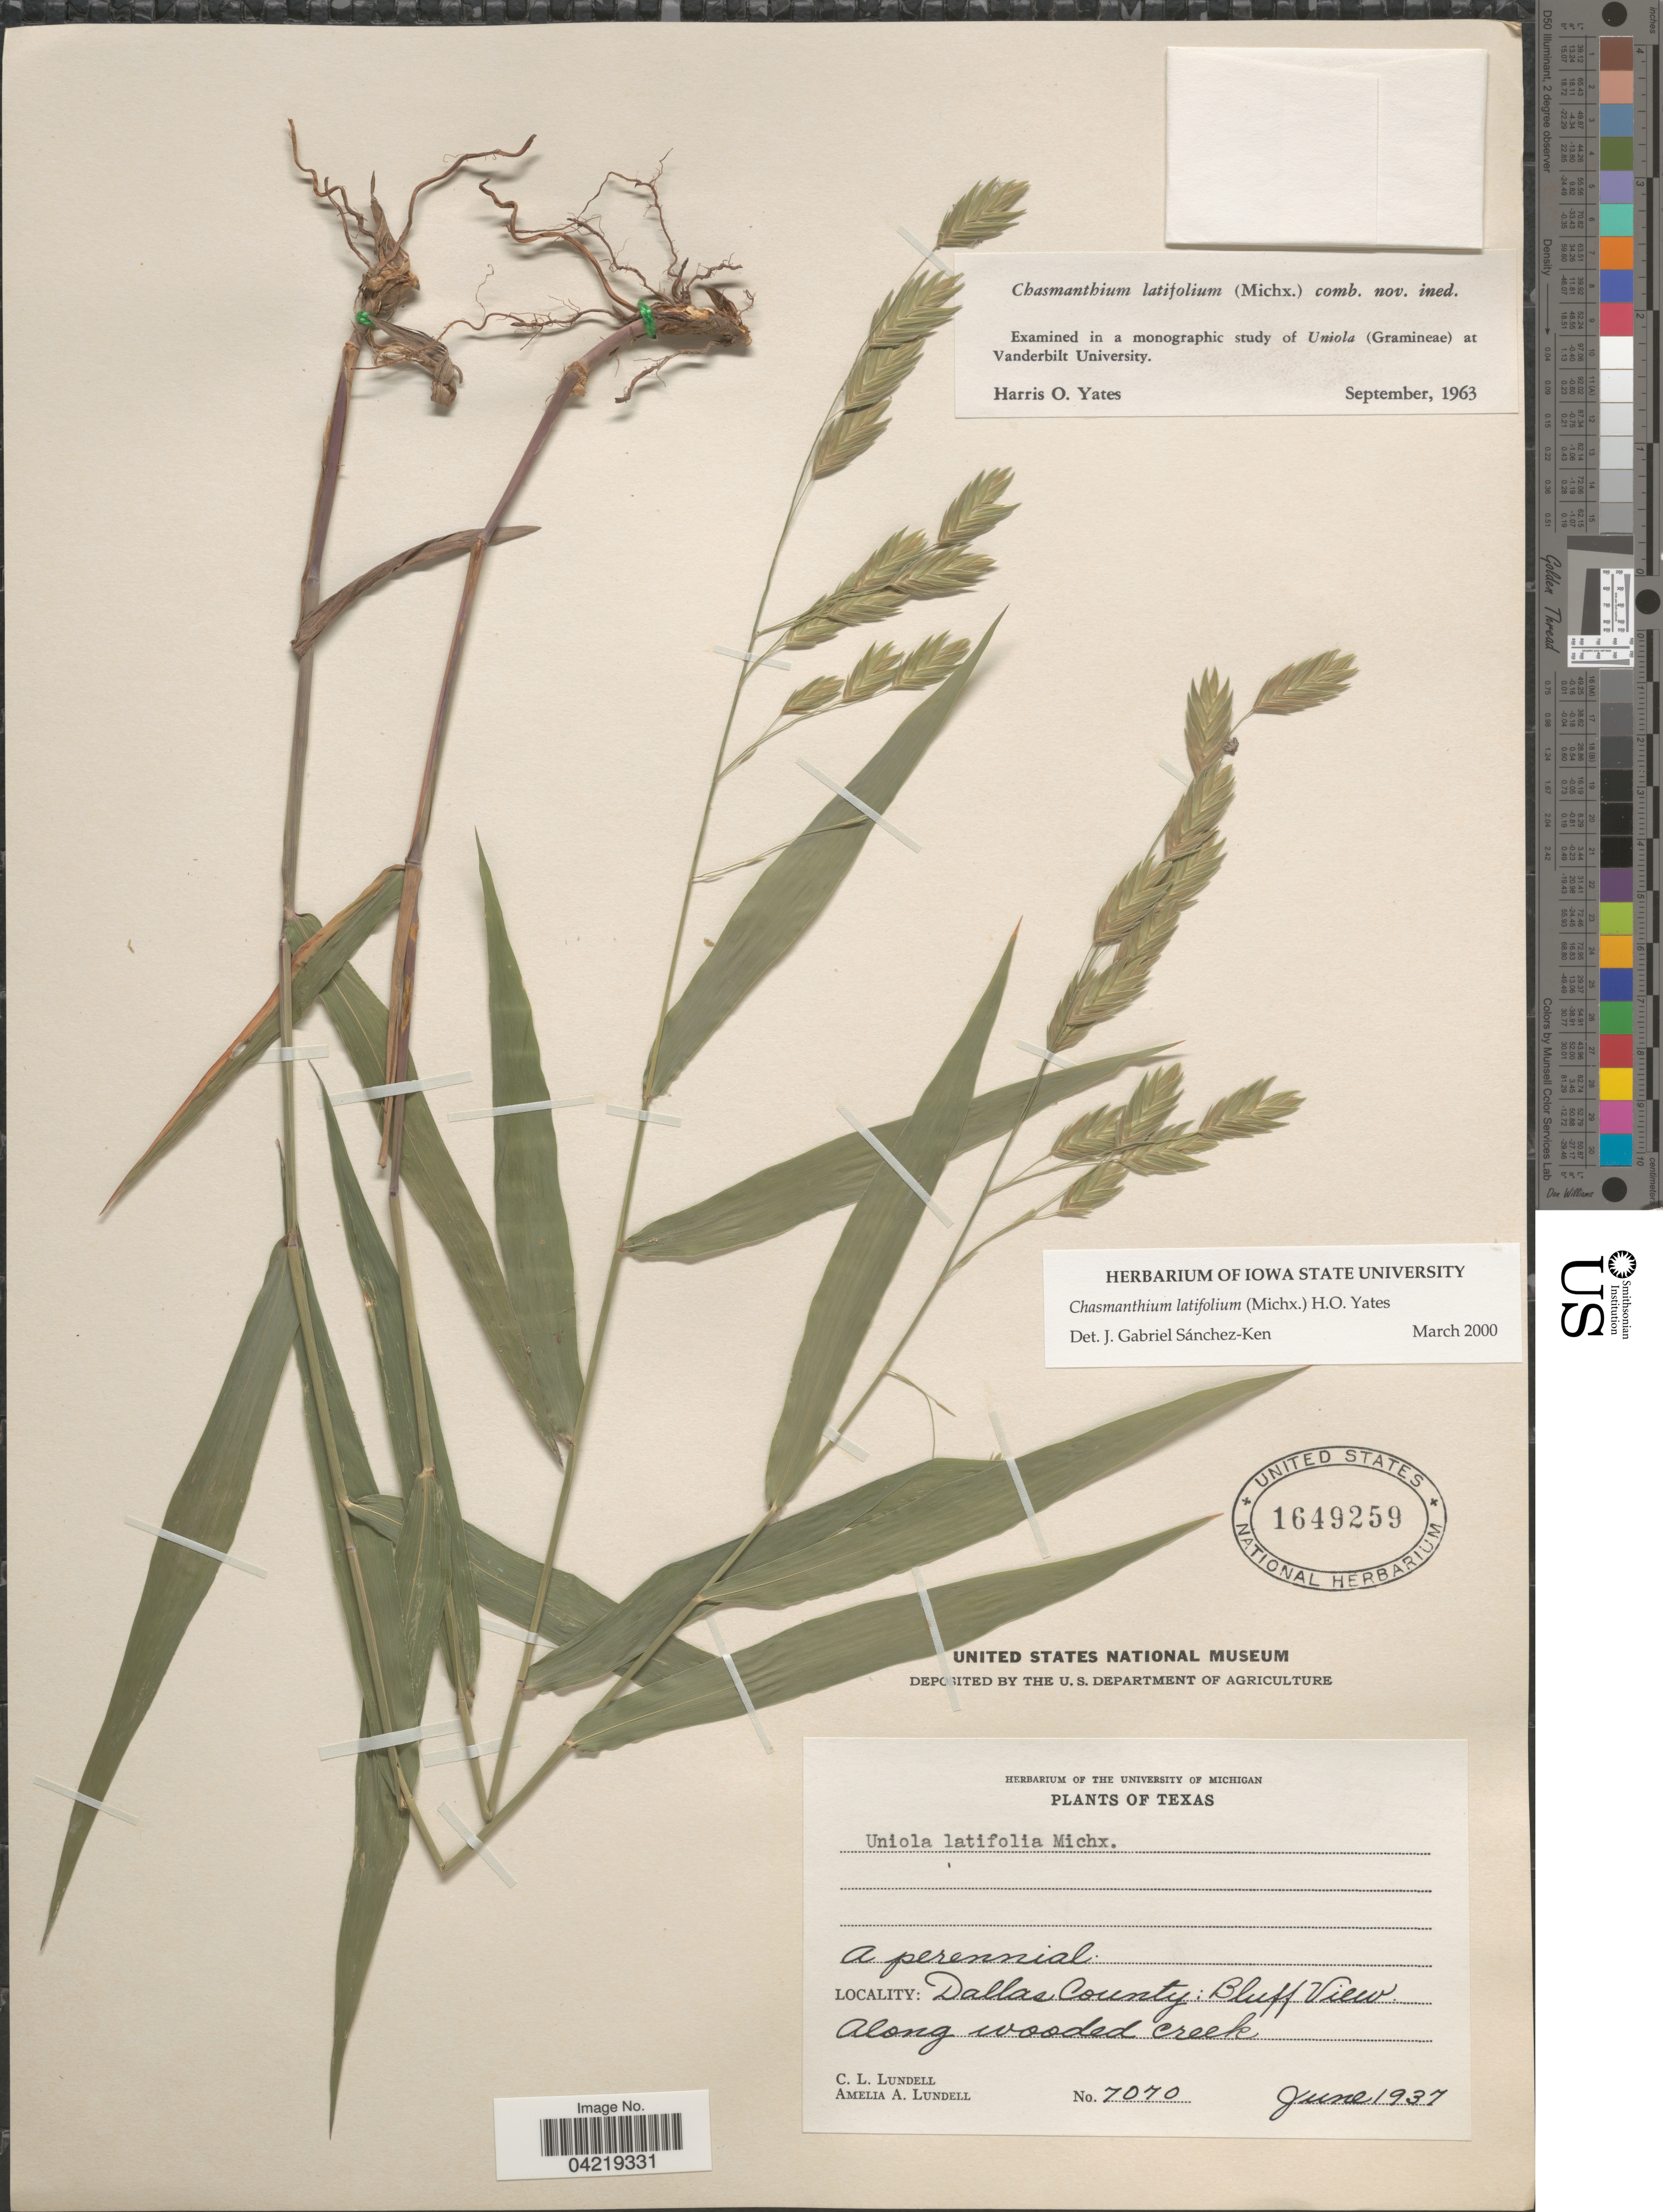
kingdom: Plantae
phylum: Tracheophyta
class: Liliopsida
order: Poales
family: Poaceae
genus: Chasmanthium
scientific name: Chasmanthium latifolium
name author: (Michx.) H.O. Yates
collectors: C. L. Lundell & A. A. Lundell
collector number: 7070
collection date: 1937-06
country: United States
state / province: Texas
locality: Dallas County: Bluff View. Along wooded creek.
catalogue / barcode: US 1649259